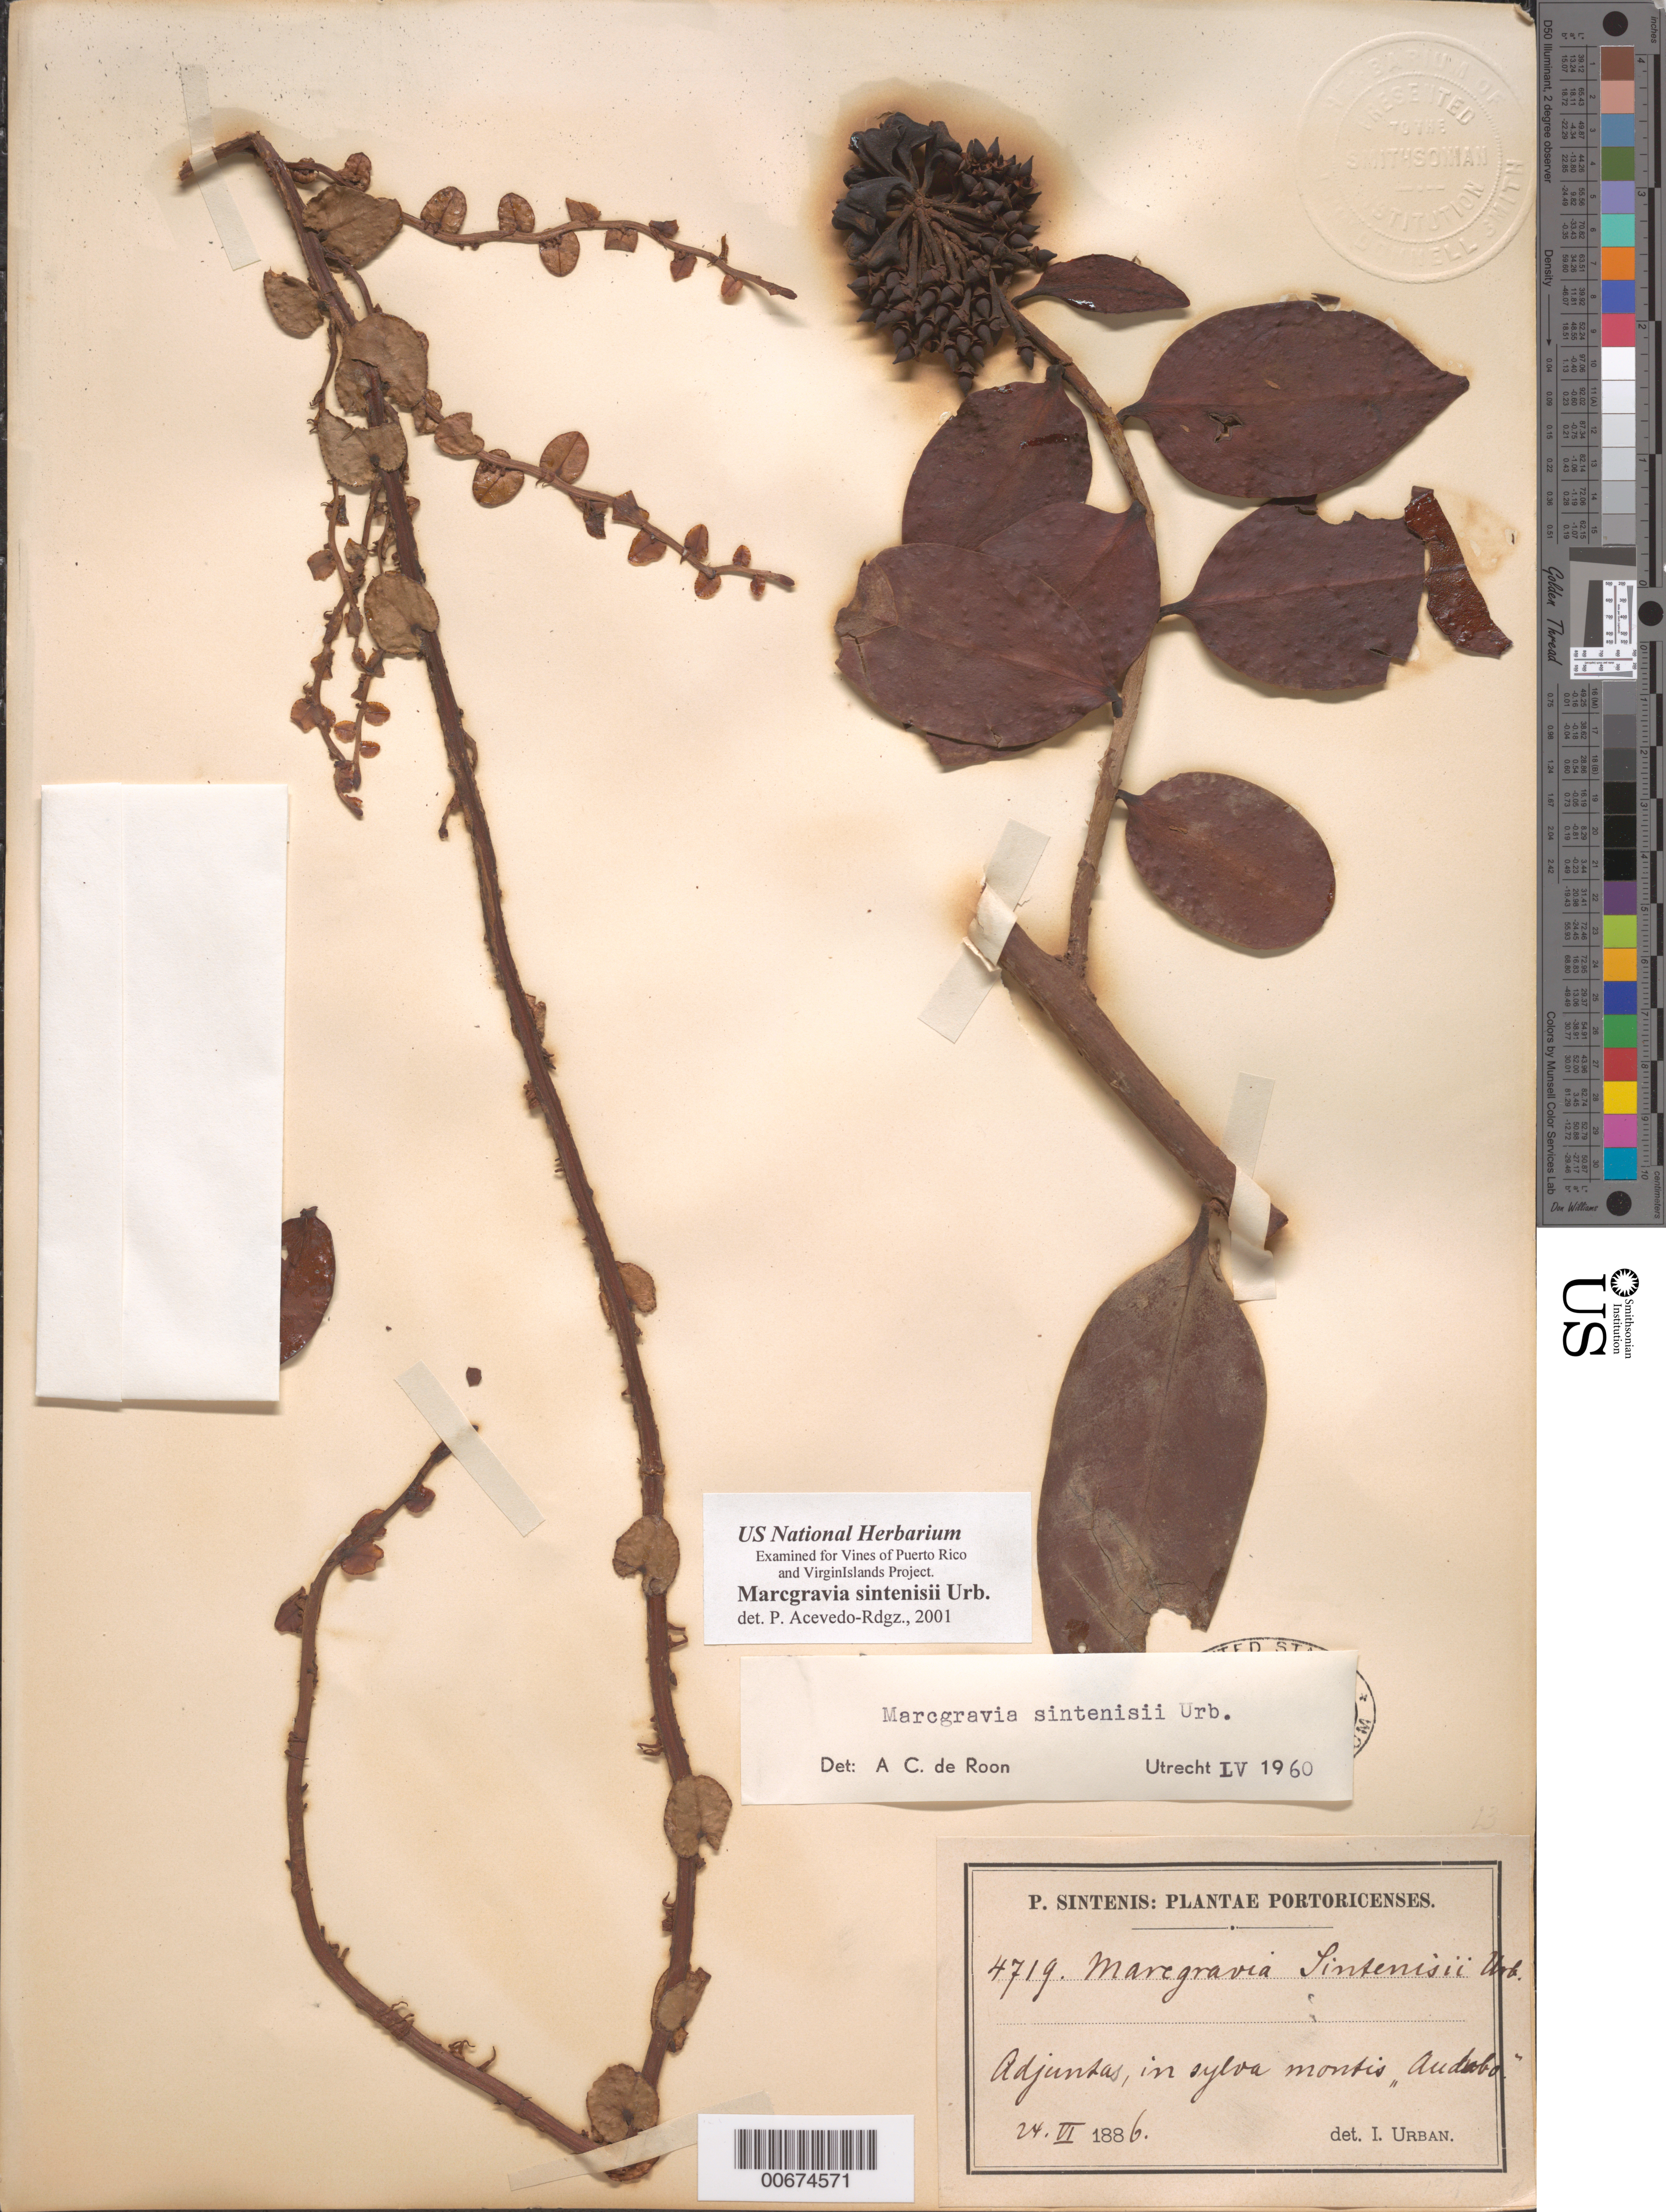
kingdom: Plantae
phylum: Tracheophyta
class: Magnoliopsida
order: Ericales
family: Marcgraviaceae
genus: Marcgravia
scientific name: Marcgravia sintenisii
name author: Urb.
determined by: Acevedo-Rodríguez, P., (BOT), Smithsonian Institution - National Museum of Natural History (UNITED STATES)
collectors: P. Sintenis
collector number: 4719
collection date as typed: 24 Jun 1886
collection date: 1886-06-24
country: Puerto Rico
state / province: Ponce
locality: Adjuntas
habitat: sylvis montis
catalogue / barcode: US 1394986